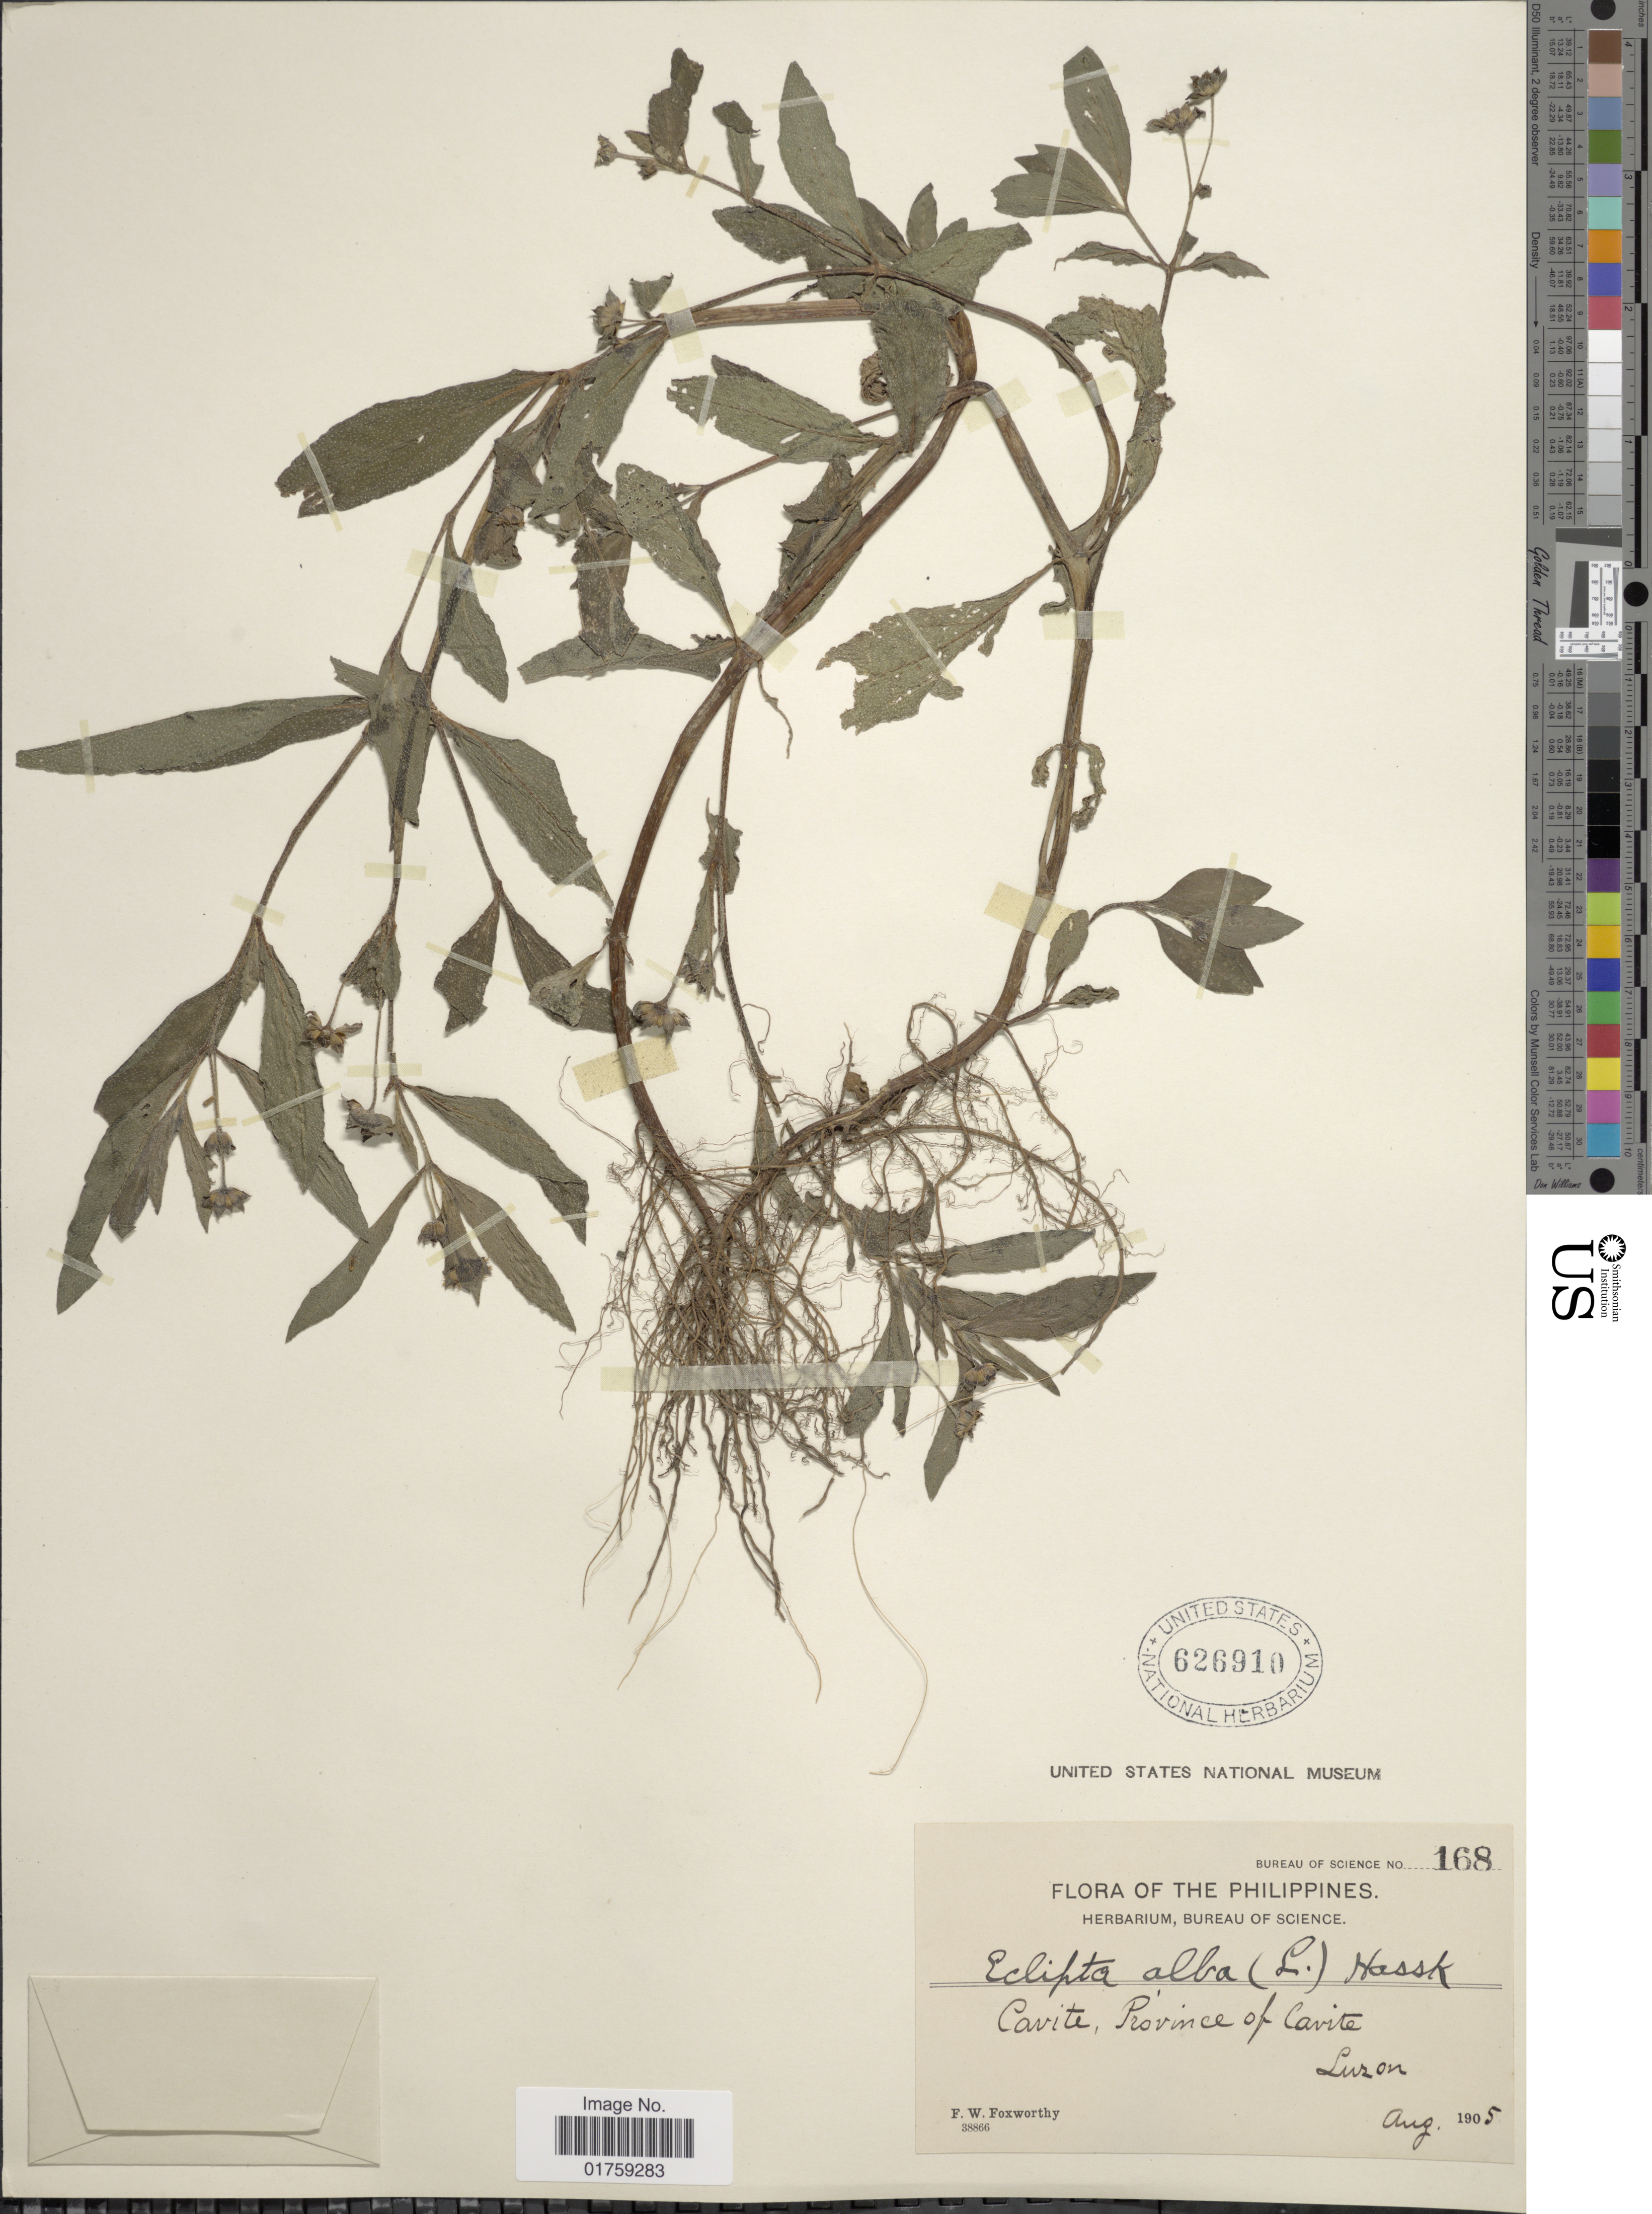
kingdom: Plantae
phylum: Tracheophyta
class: Magnoliopsida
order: Asterales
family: Asteraceae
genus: Eclipta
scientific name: Eclipta alba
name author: (L.) Hassk.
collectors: F. W. Foxworthy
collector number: Bureau of Science 168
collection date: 1905-08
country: Philippines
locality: Cavite, Province of Cavite. Luzon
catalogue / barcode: US 626910